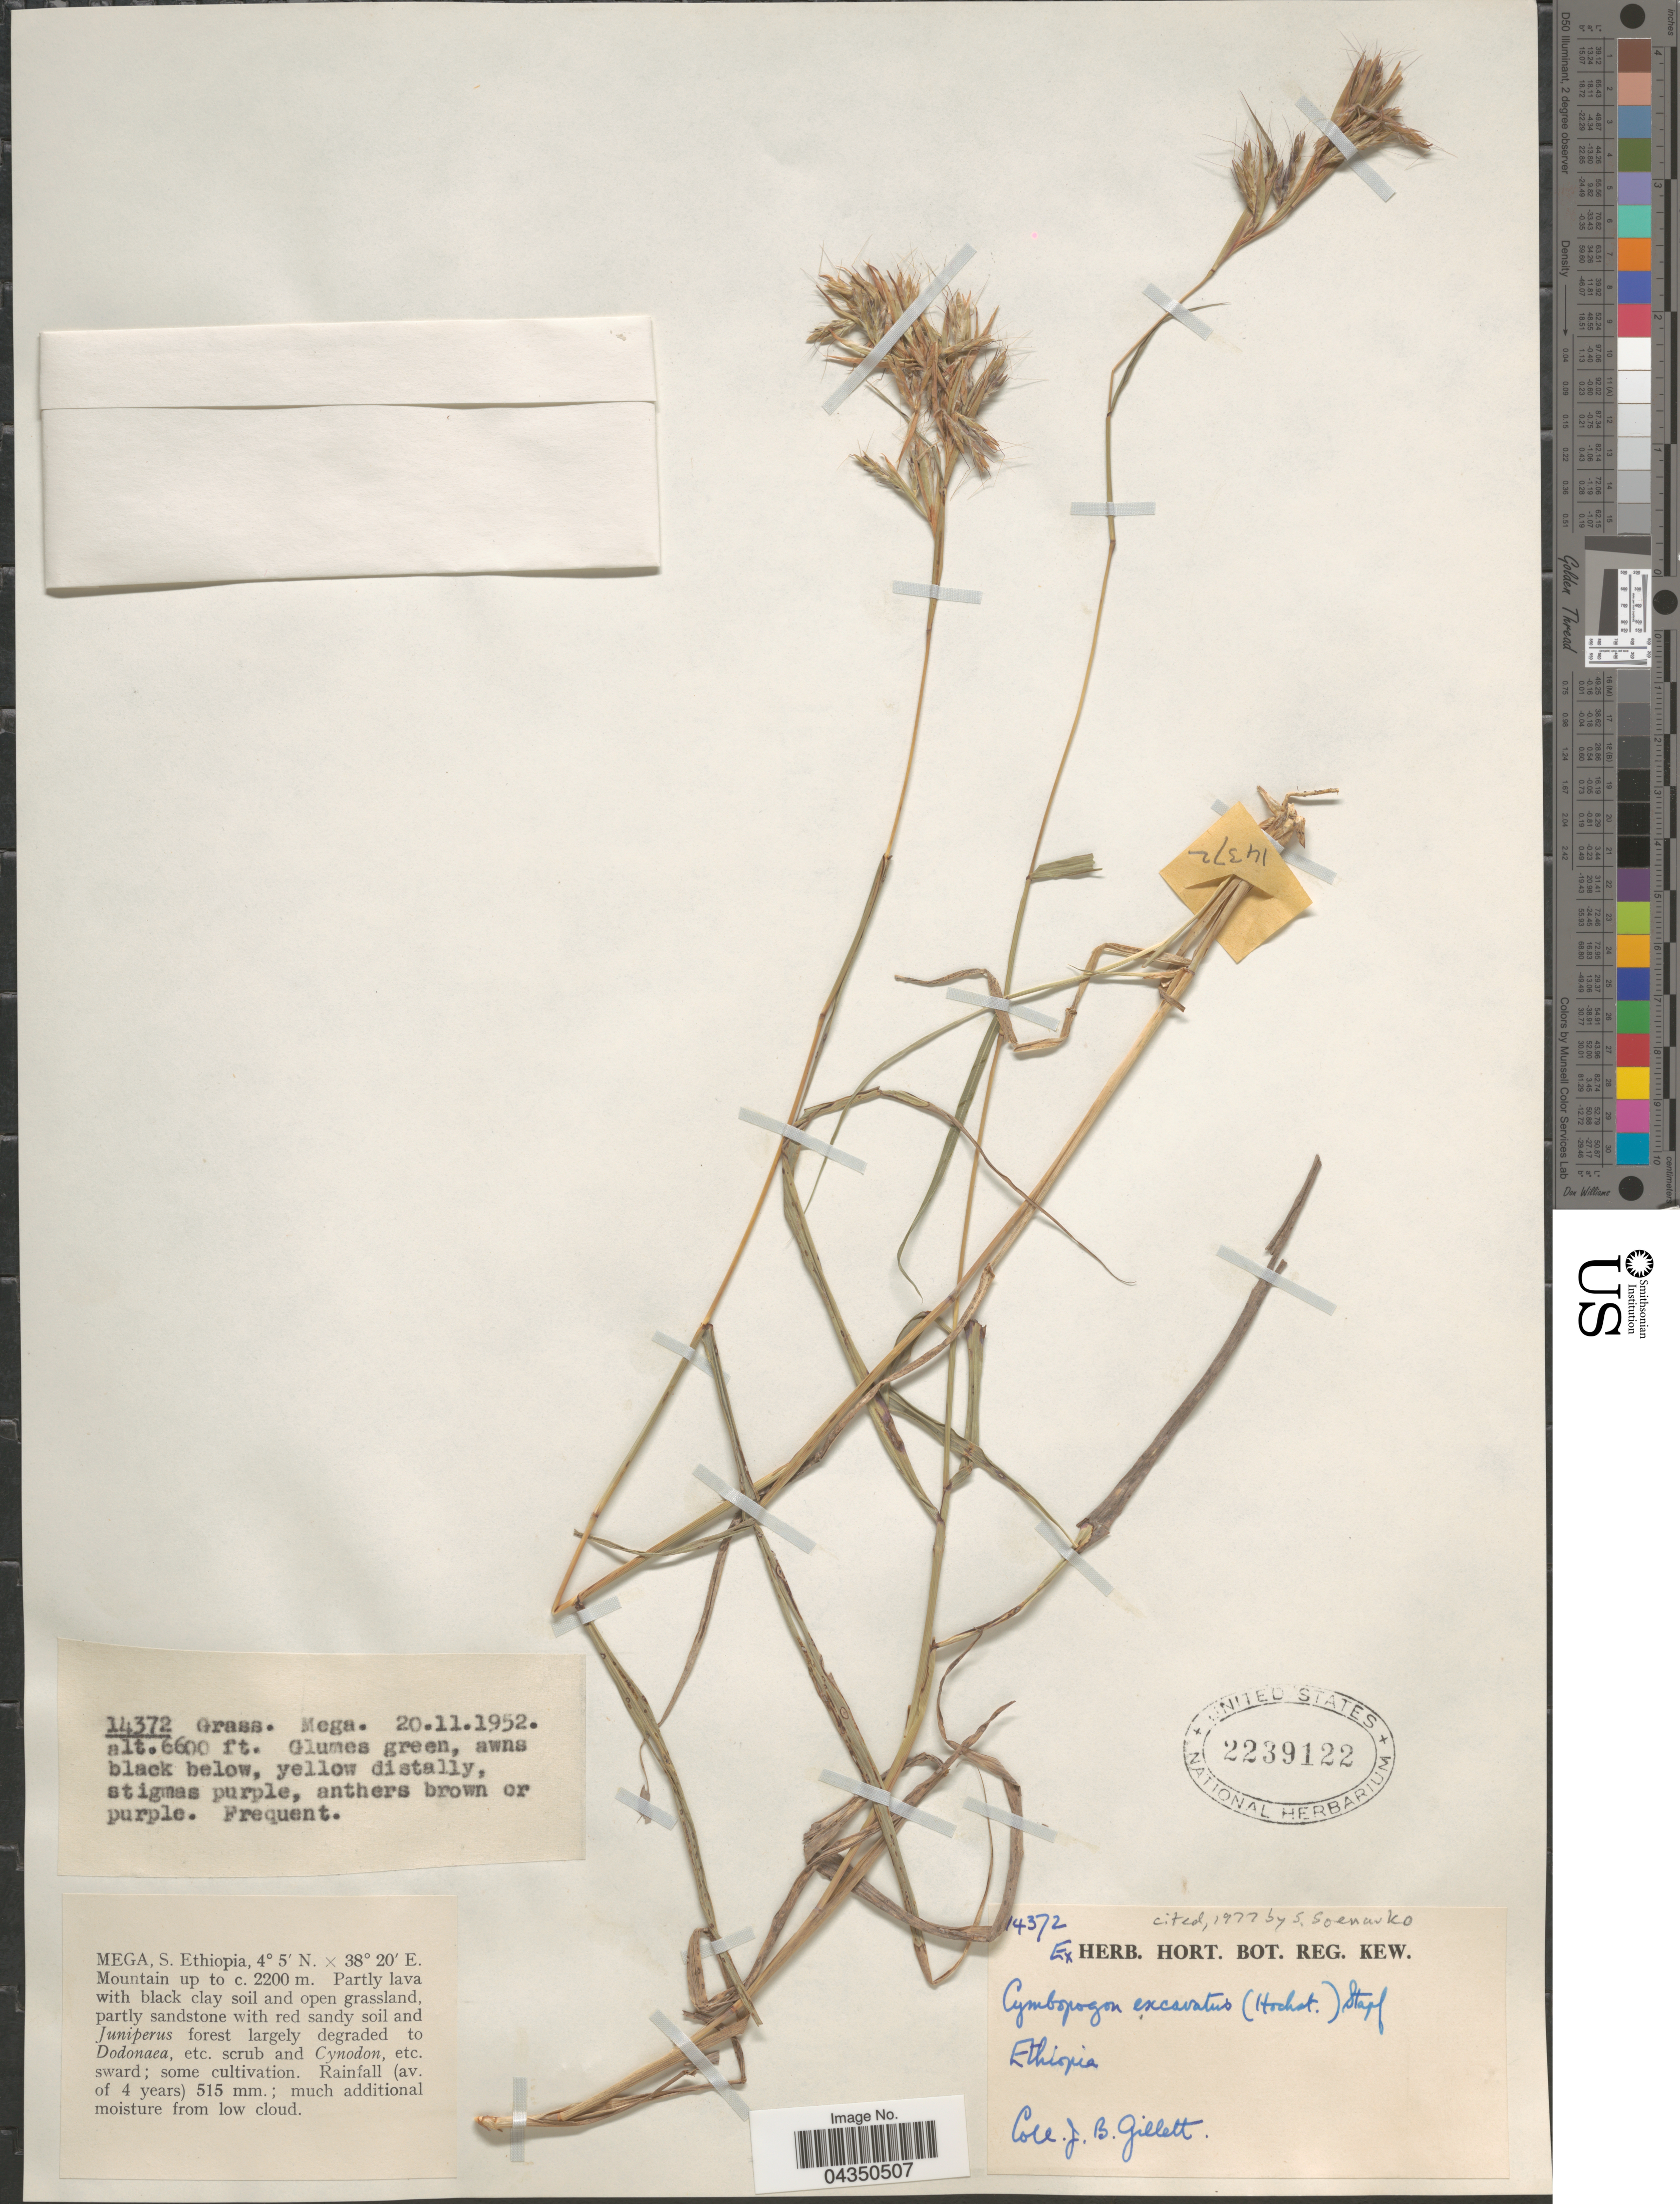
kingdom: Plantae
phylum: Tracheophyta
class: Liliopsida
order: Poales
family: Poaceae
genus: Cymbopogon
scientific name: Cymbopogon caesius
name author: (Nees ex Hook. & Arn.) Stapf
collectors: J. B. Gillett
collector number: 14372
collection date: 1952-11-20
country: Ethiopia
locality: Mega, S. Ethiopia.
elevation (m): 2012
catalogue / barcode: US 2239122